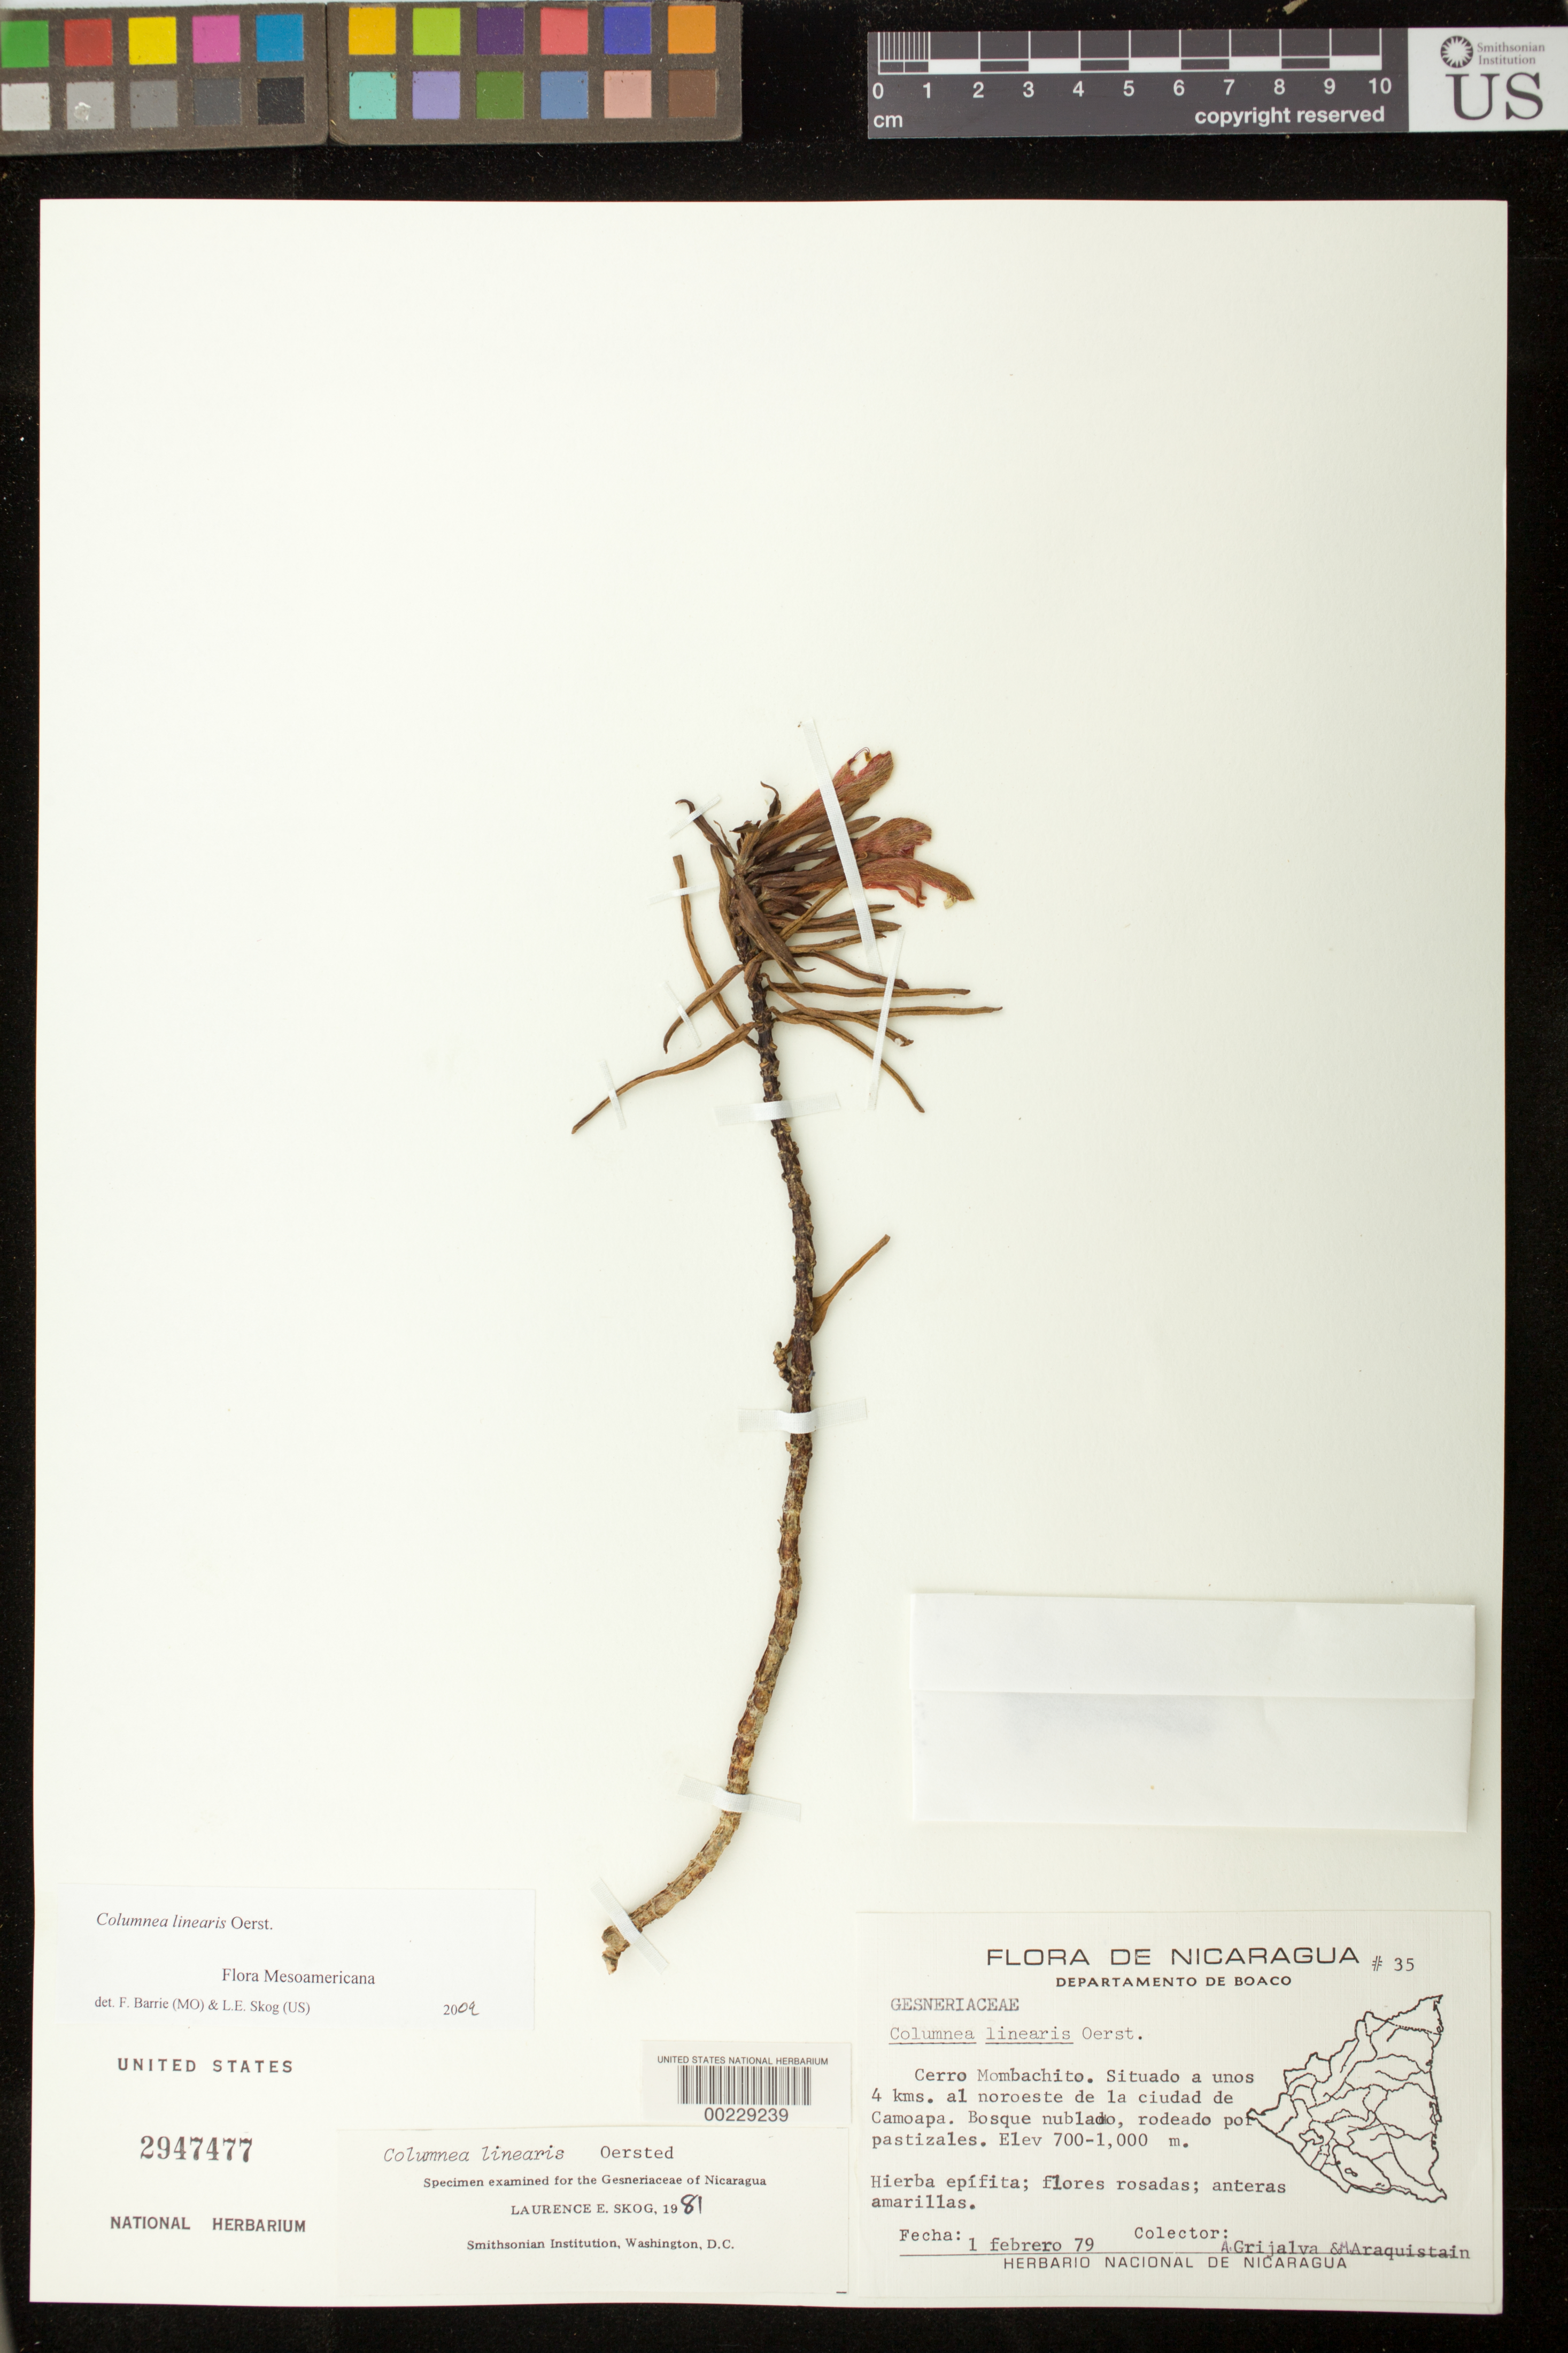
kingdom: Plantae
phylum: Tracheophyta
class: Magnoliopsida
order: Lamiales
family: Gesneriaceae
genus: Columnea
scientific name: Columnea linearis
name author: Oerst.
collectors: A. Grijalva P. & M. Araquistain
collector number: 35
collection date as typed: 01 Feb 1979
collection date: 1979-02-01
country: Nicaragua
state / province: Boaco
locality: Cerro Mombachito, 4 km NW from city of Camaopa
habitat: Cloud forest surrounding pastures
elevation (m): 700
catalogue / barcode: US 2947477